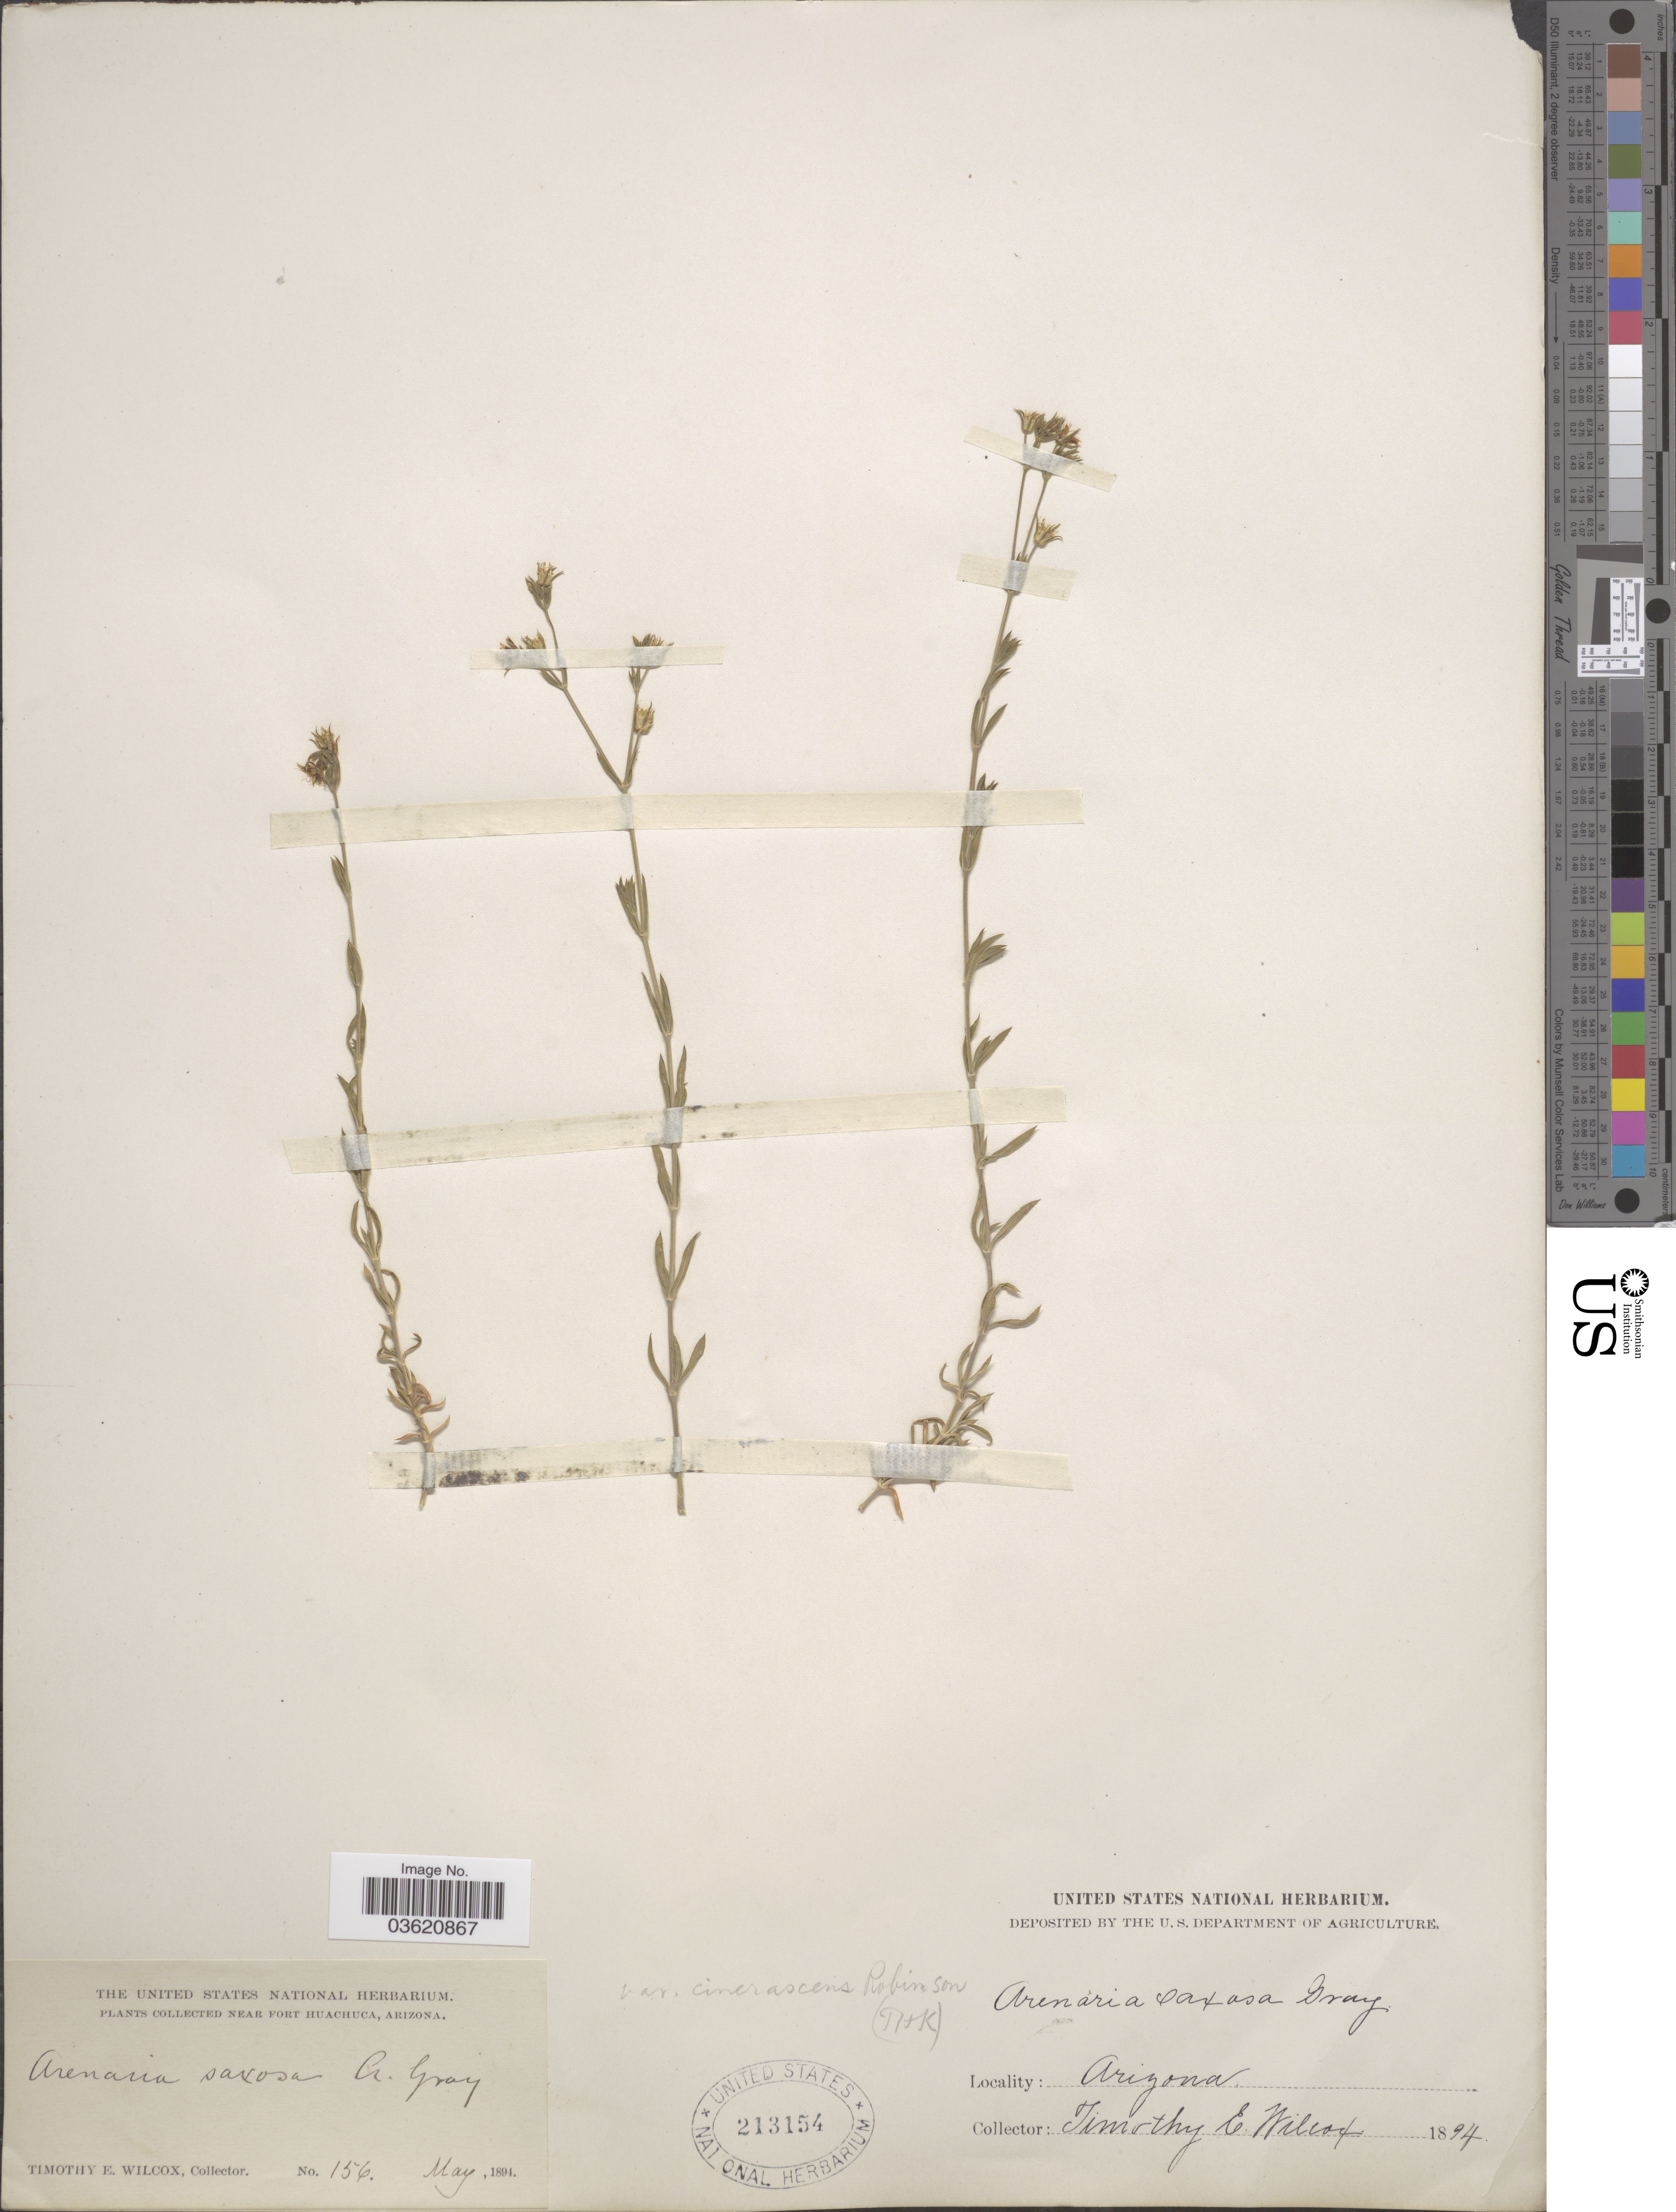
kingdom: Plantae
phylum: Tracheophyta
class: Magnoliopsida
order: Caryophyllales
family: Caryophyllaceae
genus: Arenaria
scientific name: Arenaria macdougalii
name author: A. Heller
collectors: T. E. Wilcox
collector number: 156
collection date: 1894-05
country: United States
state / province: Arizona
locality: Near Fort Huachuca.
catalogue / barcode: US 213154